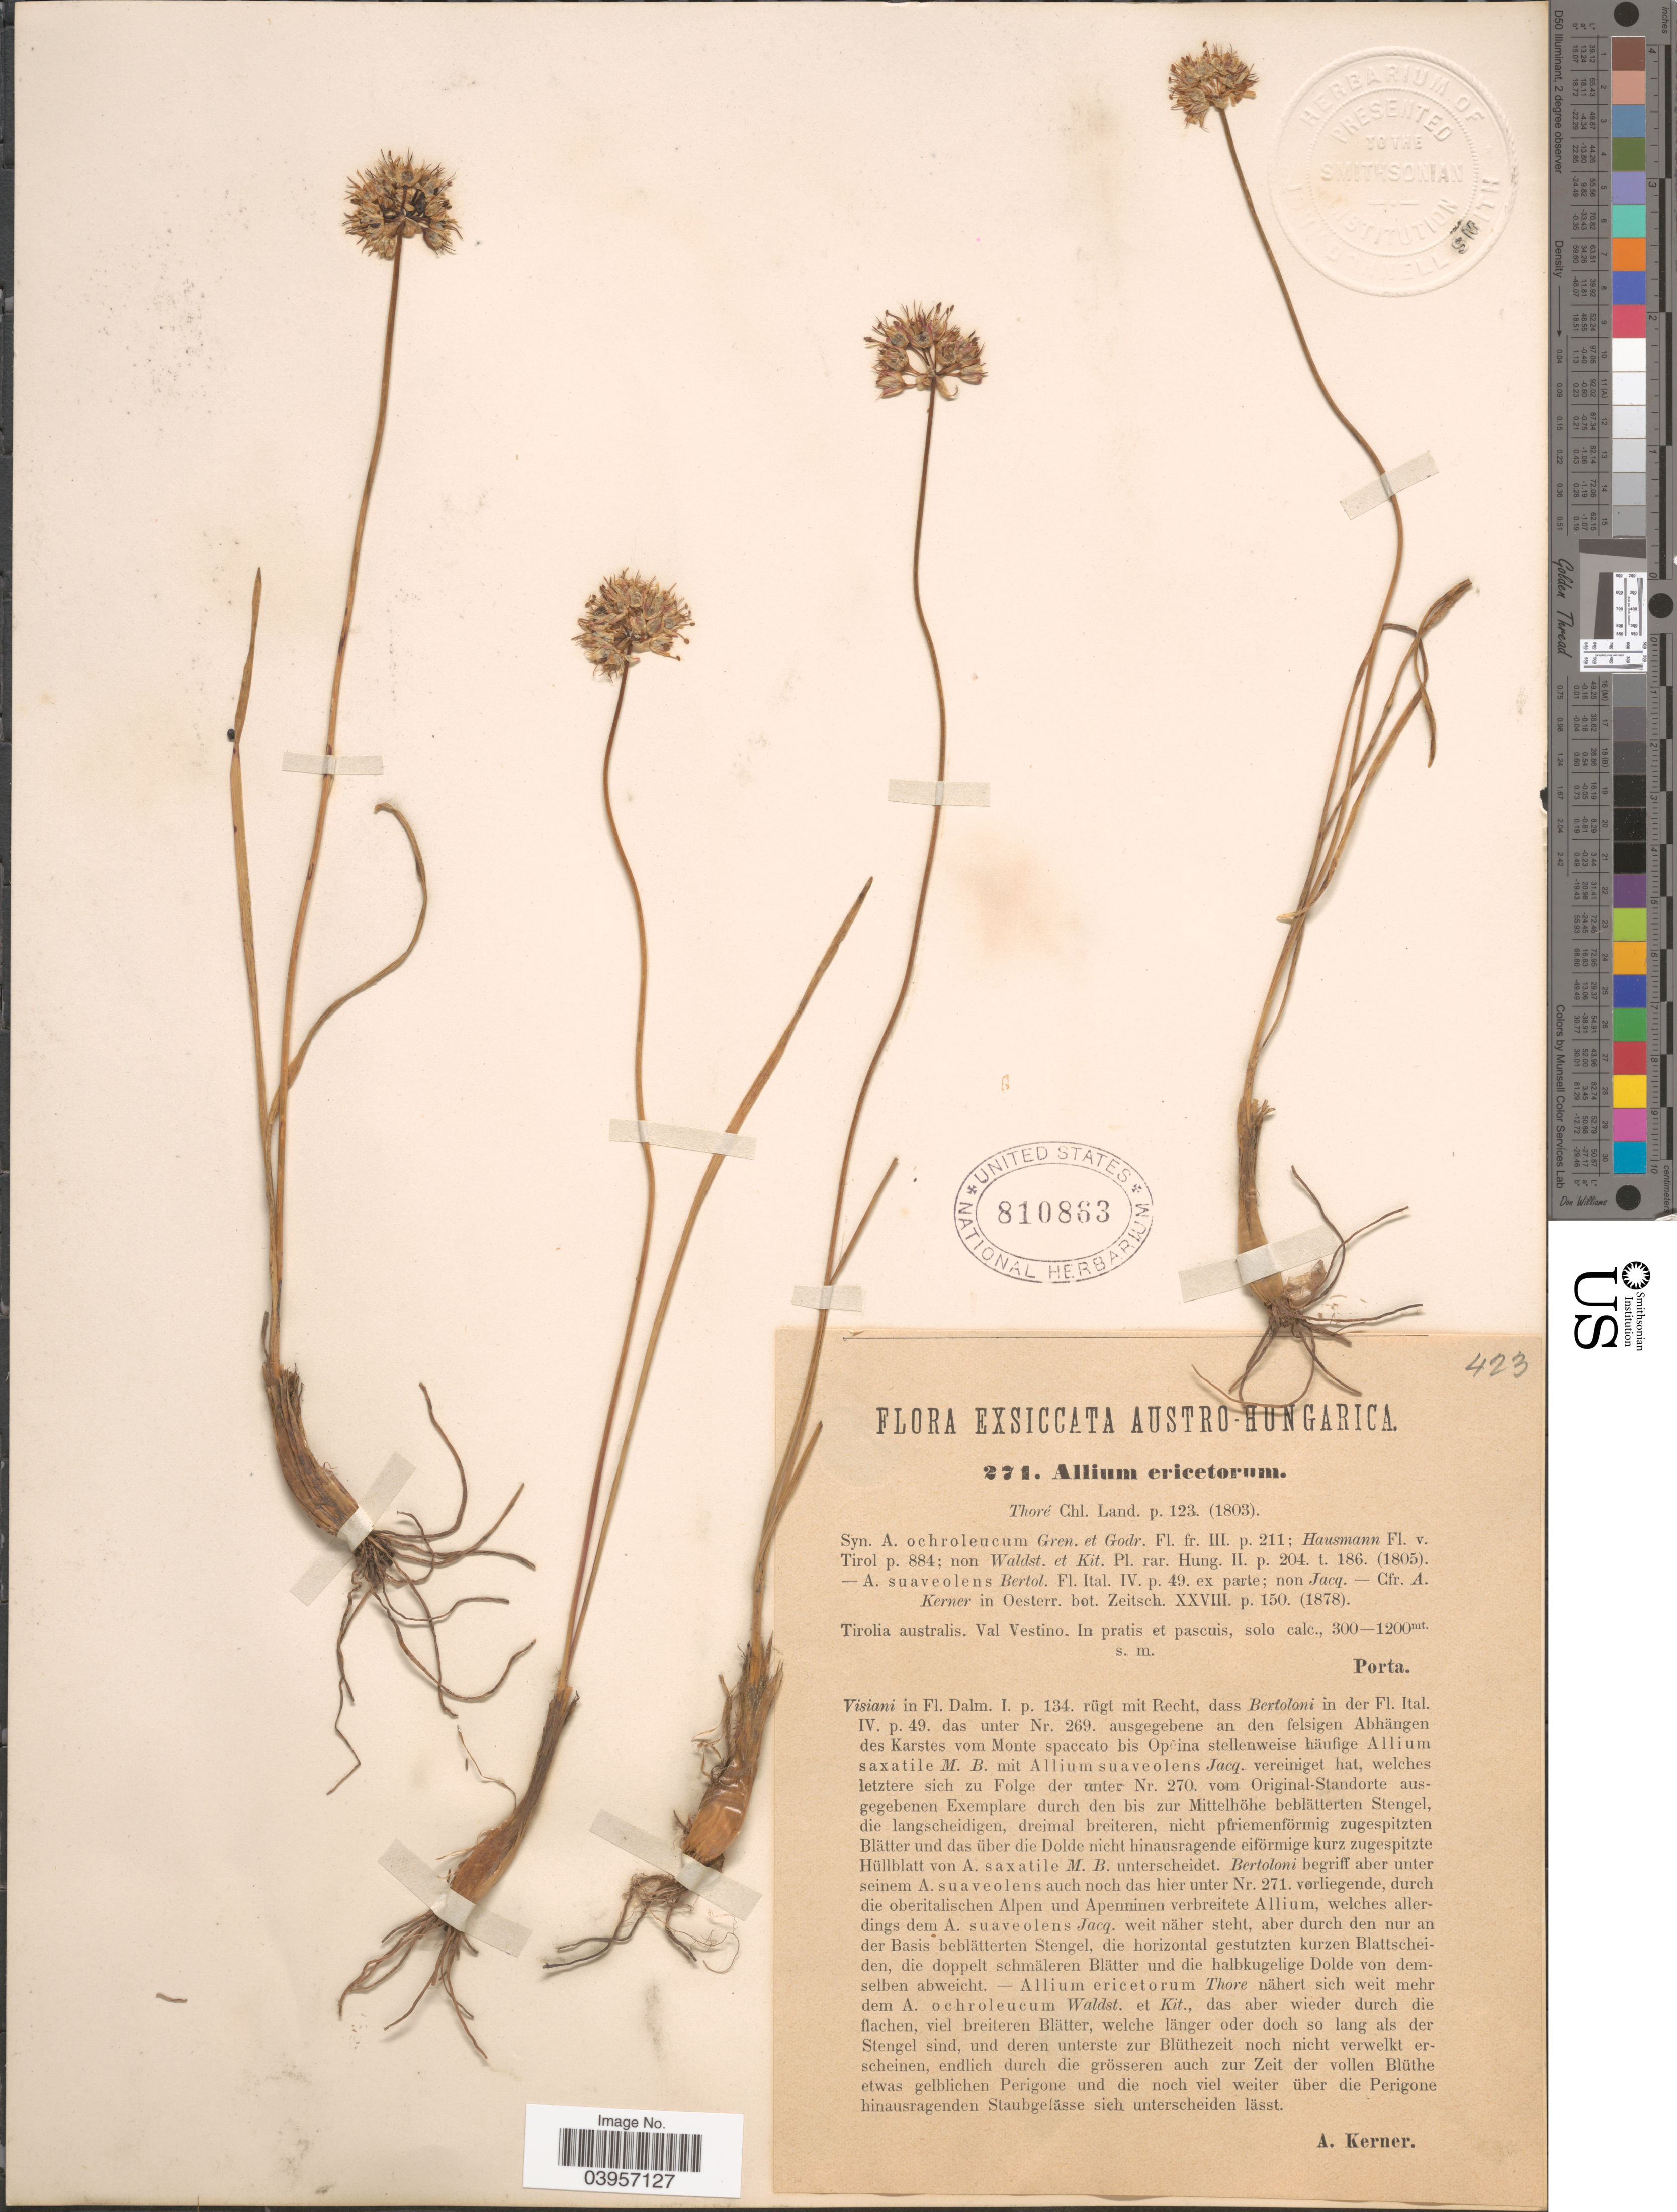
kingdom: Plantae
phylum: Tracheophyta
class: Liliopsida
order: Asparagales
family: Amaryllidaceae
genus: Allium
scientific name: Allium ericetorum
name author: Thore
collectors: -- Porta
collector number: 271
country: Italy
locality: Austro-Hungarica. Tirolia australis. Val Vestino.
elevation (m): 300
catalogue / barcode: US 810863